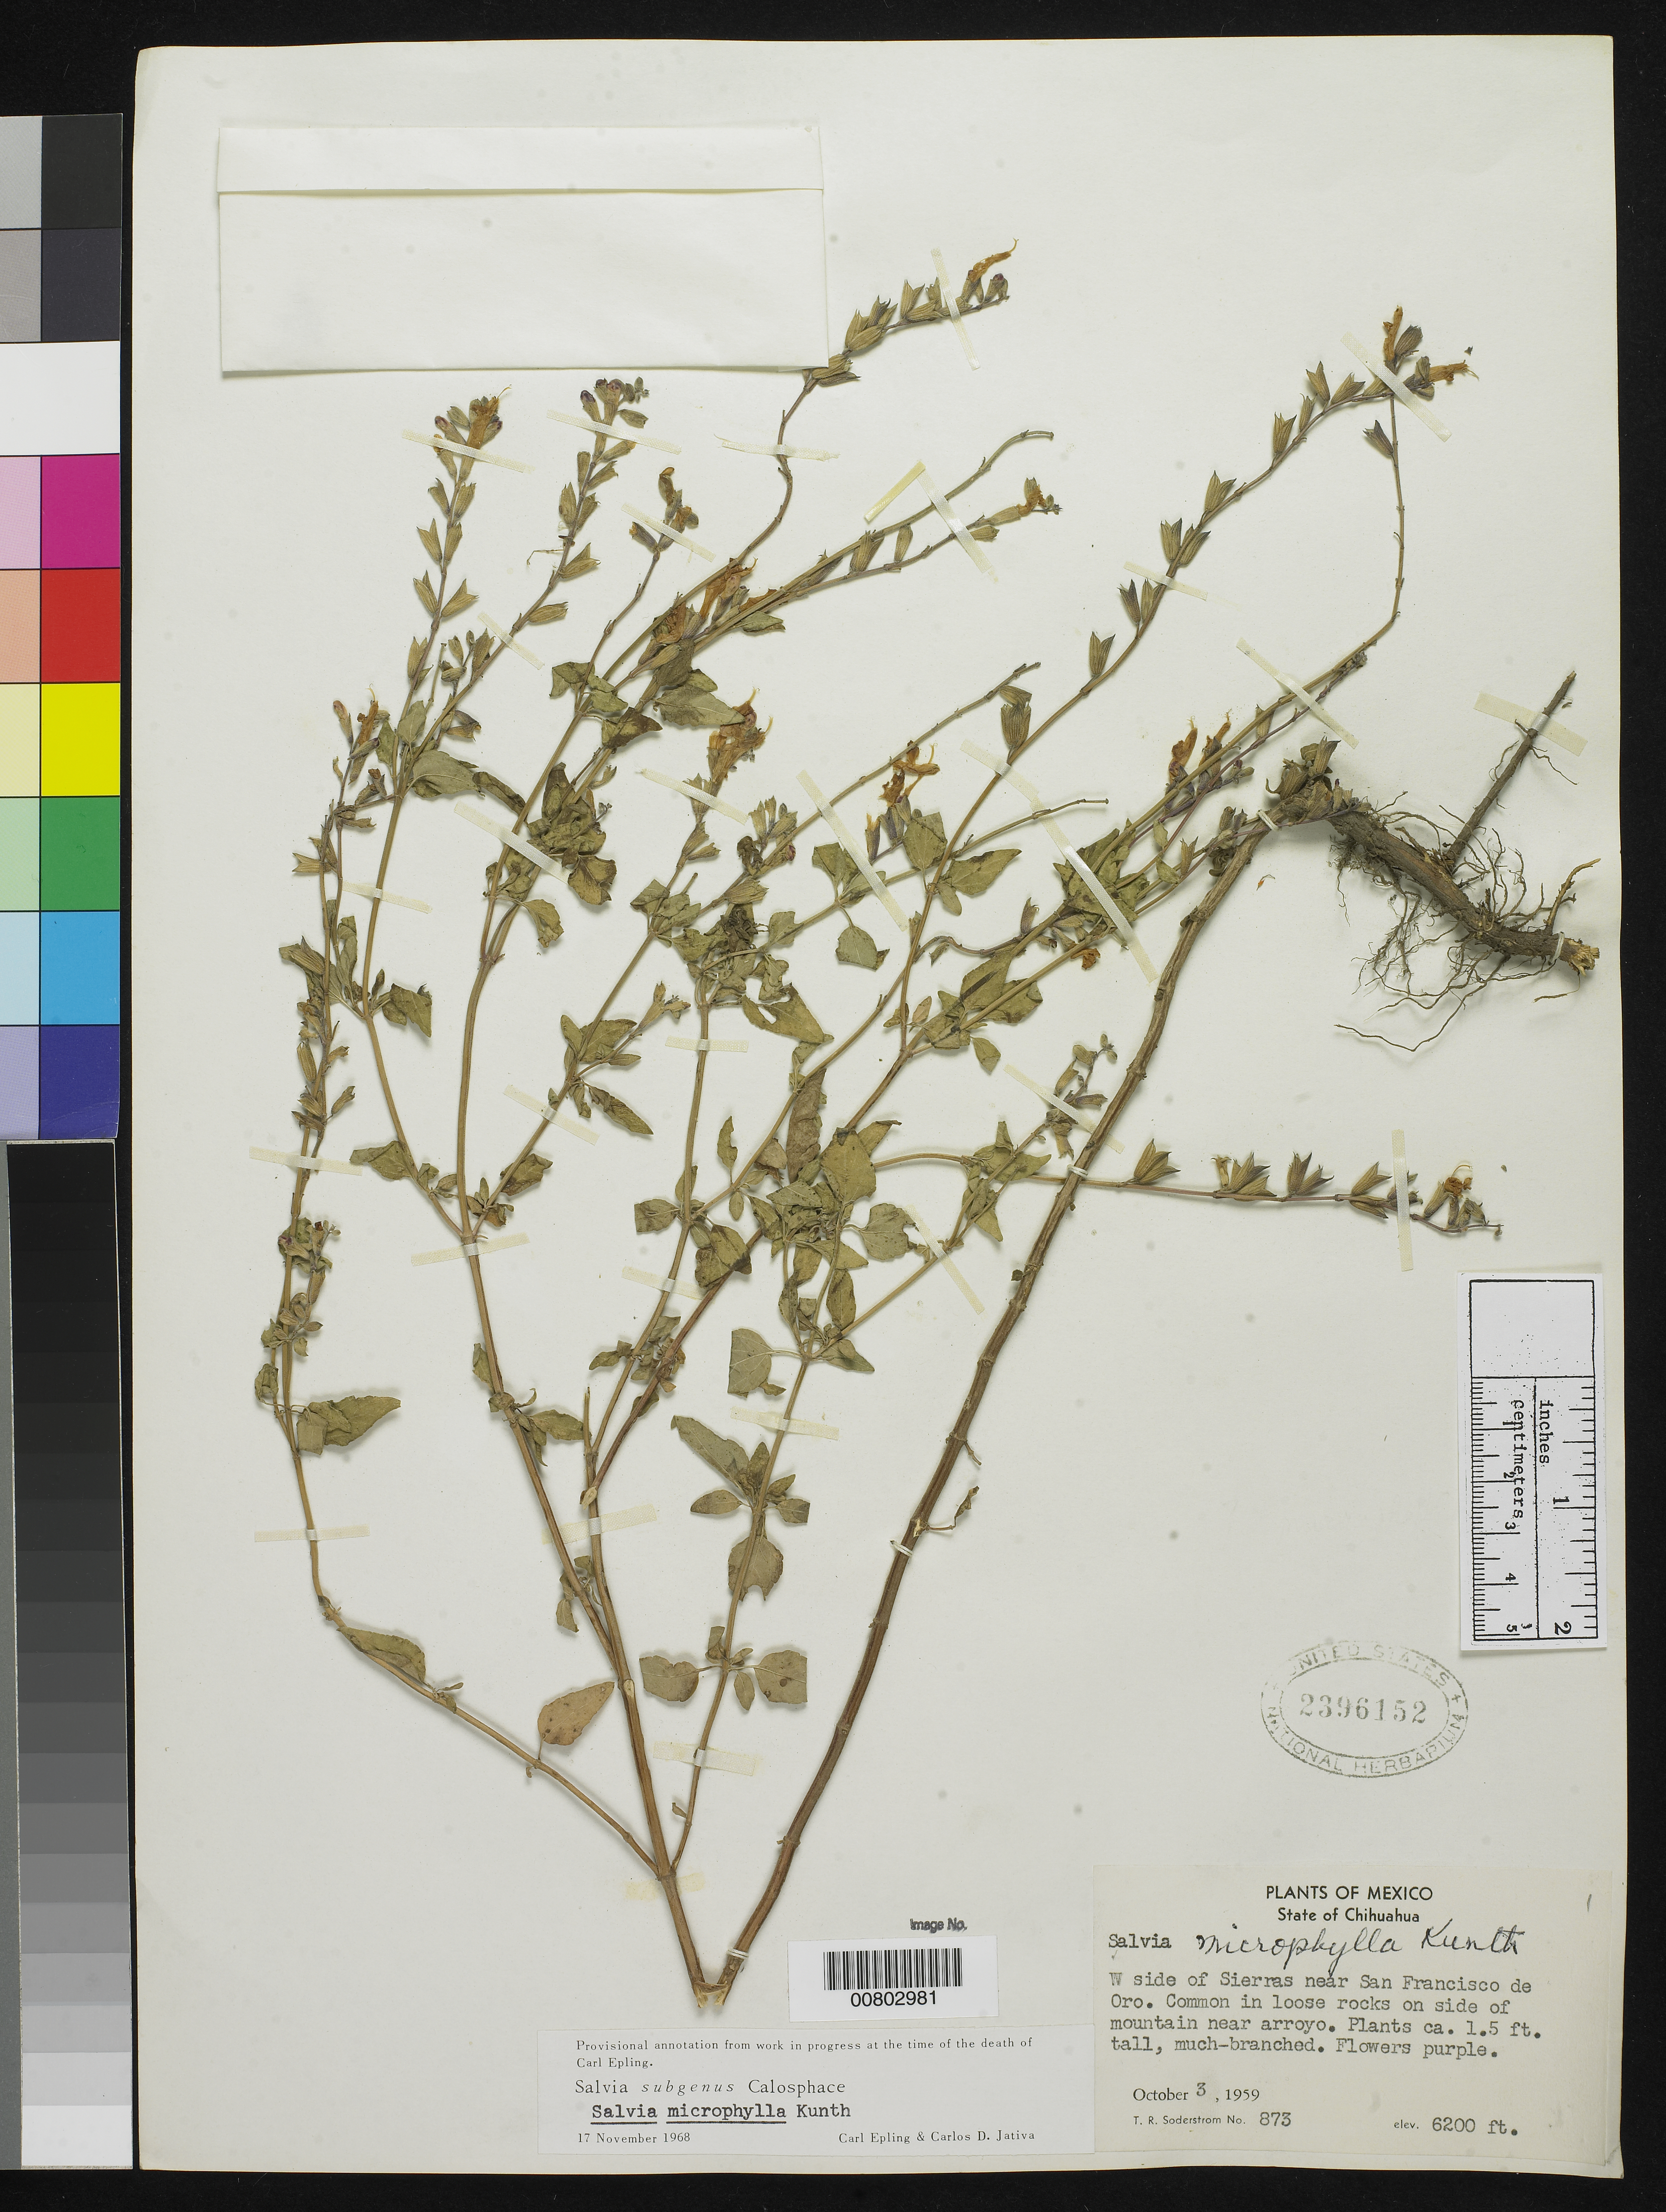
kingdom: Plantae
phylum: Tracheophyta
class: Magnoliopsida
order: Lamiales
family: Lamiaceae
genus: Salvia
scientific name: Salvia microphylla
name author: Kunth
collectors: T. R. Soderstrom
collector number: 873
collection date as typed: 03 Oct 1959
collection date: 1959-10-03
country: Mexico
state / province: Chihuahua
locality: West side of Sierras near San Francisco de Oro, Chihuahua.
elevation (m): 1890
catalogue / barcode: US 2396152